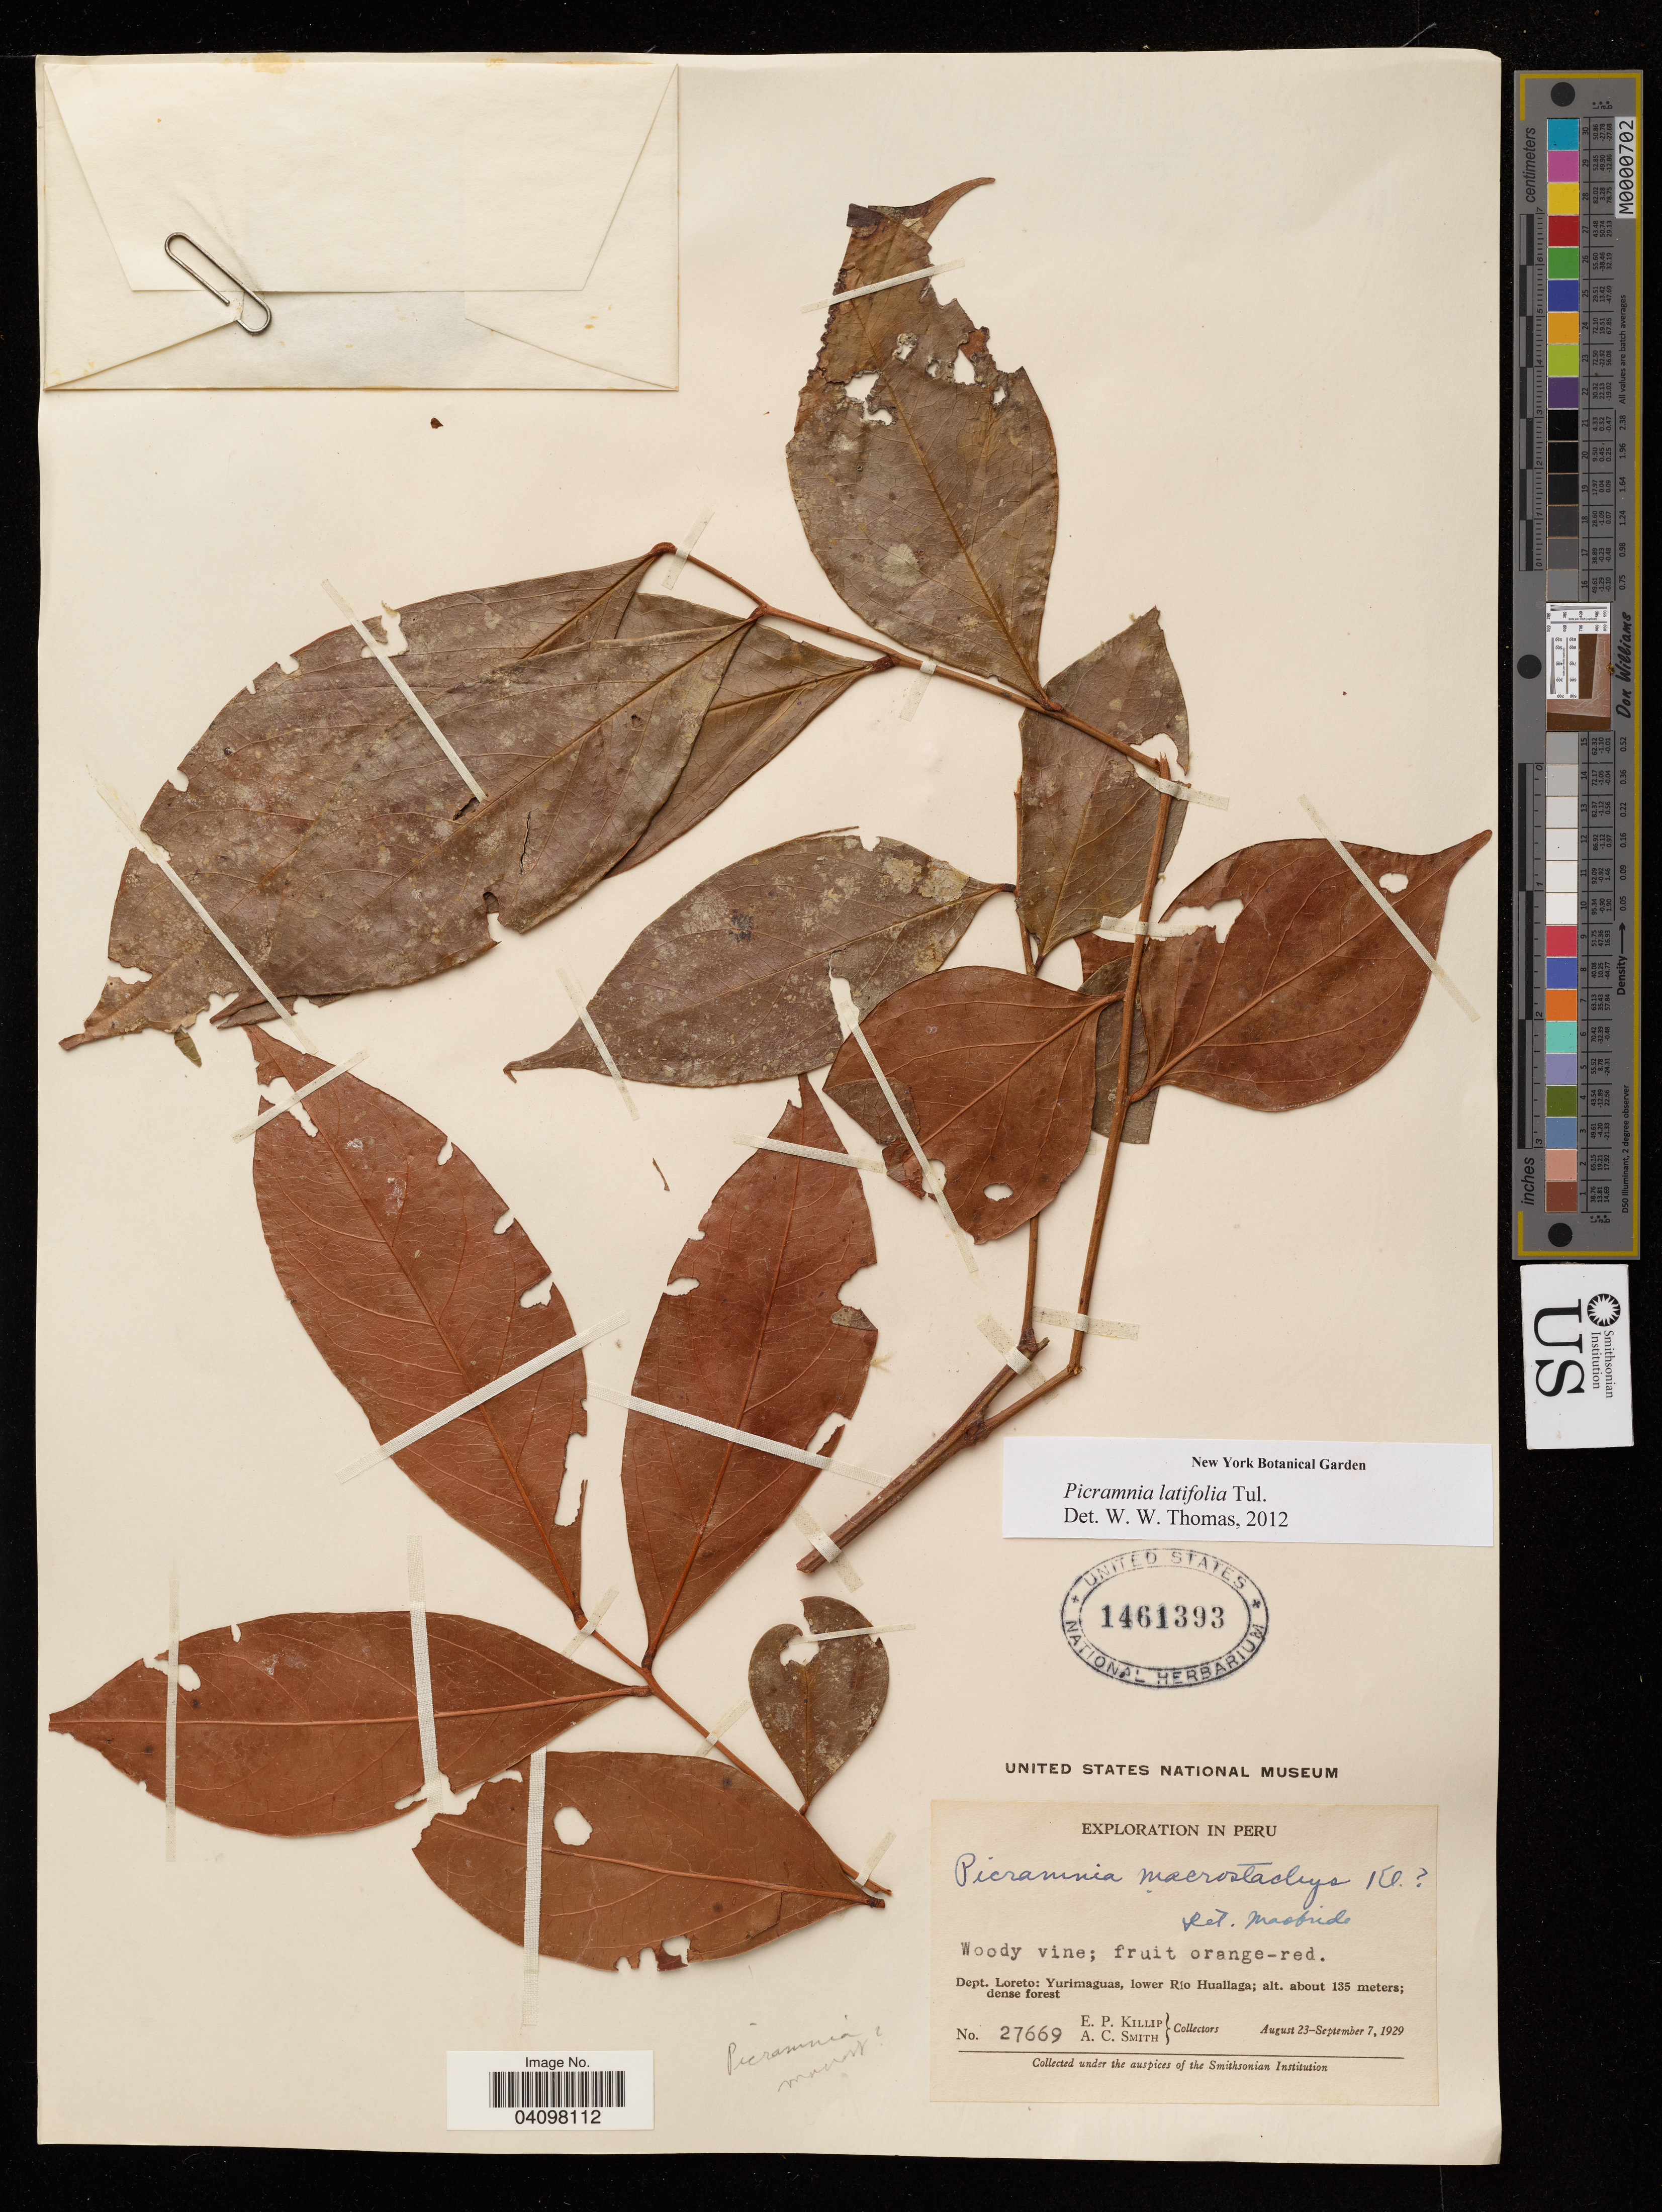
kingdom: Plantae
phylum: Tracheophyta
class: Magnoliopsida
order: Picramniales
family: Picramniaceae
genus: Picramnia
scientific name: Picramnia latifolia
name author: Tul.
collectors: E. P. Killip & A. C. Smith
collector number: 27669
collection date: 1929-08-23/1929-09-07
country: Peru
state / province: Loreto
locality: Yurimaguas, lower Rio Huallaga.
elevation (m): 135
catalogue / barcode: US 1461393